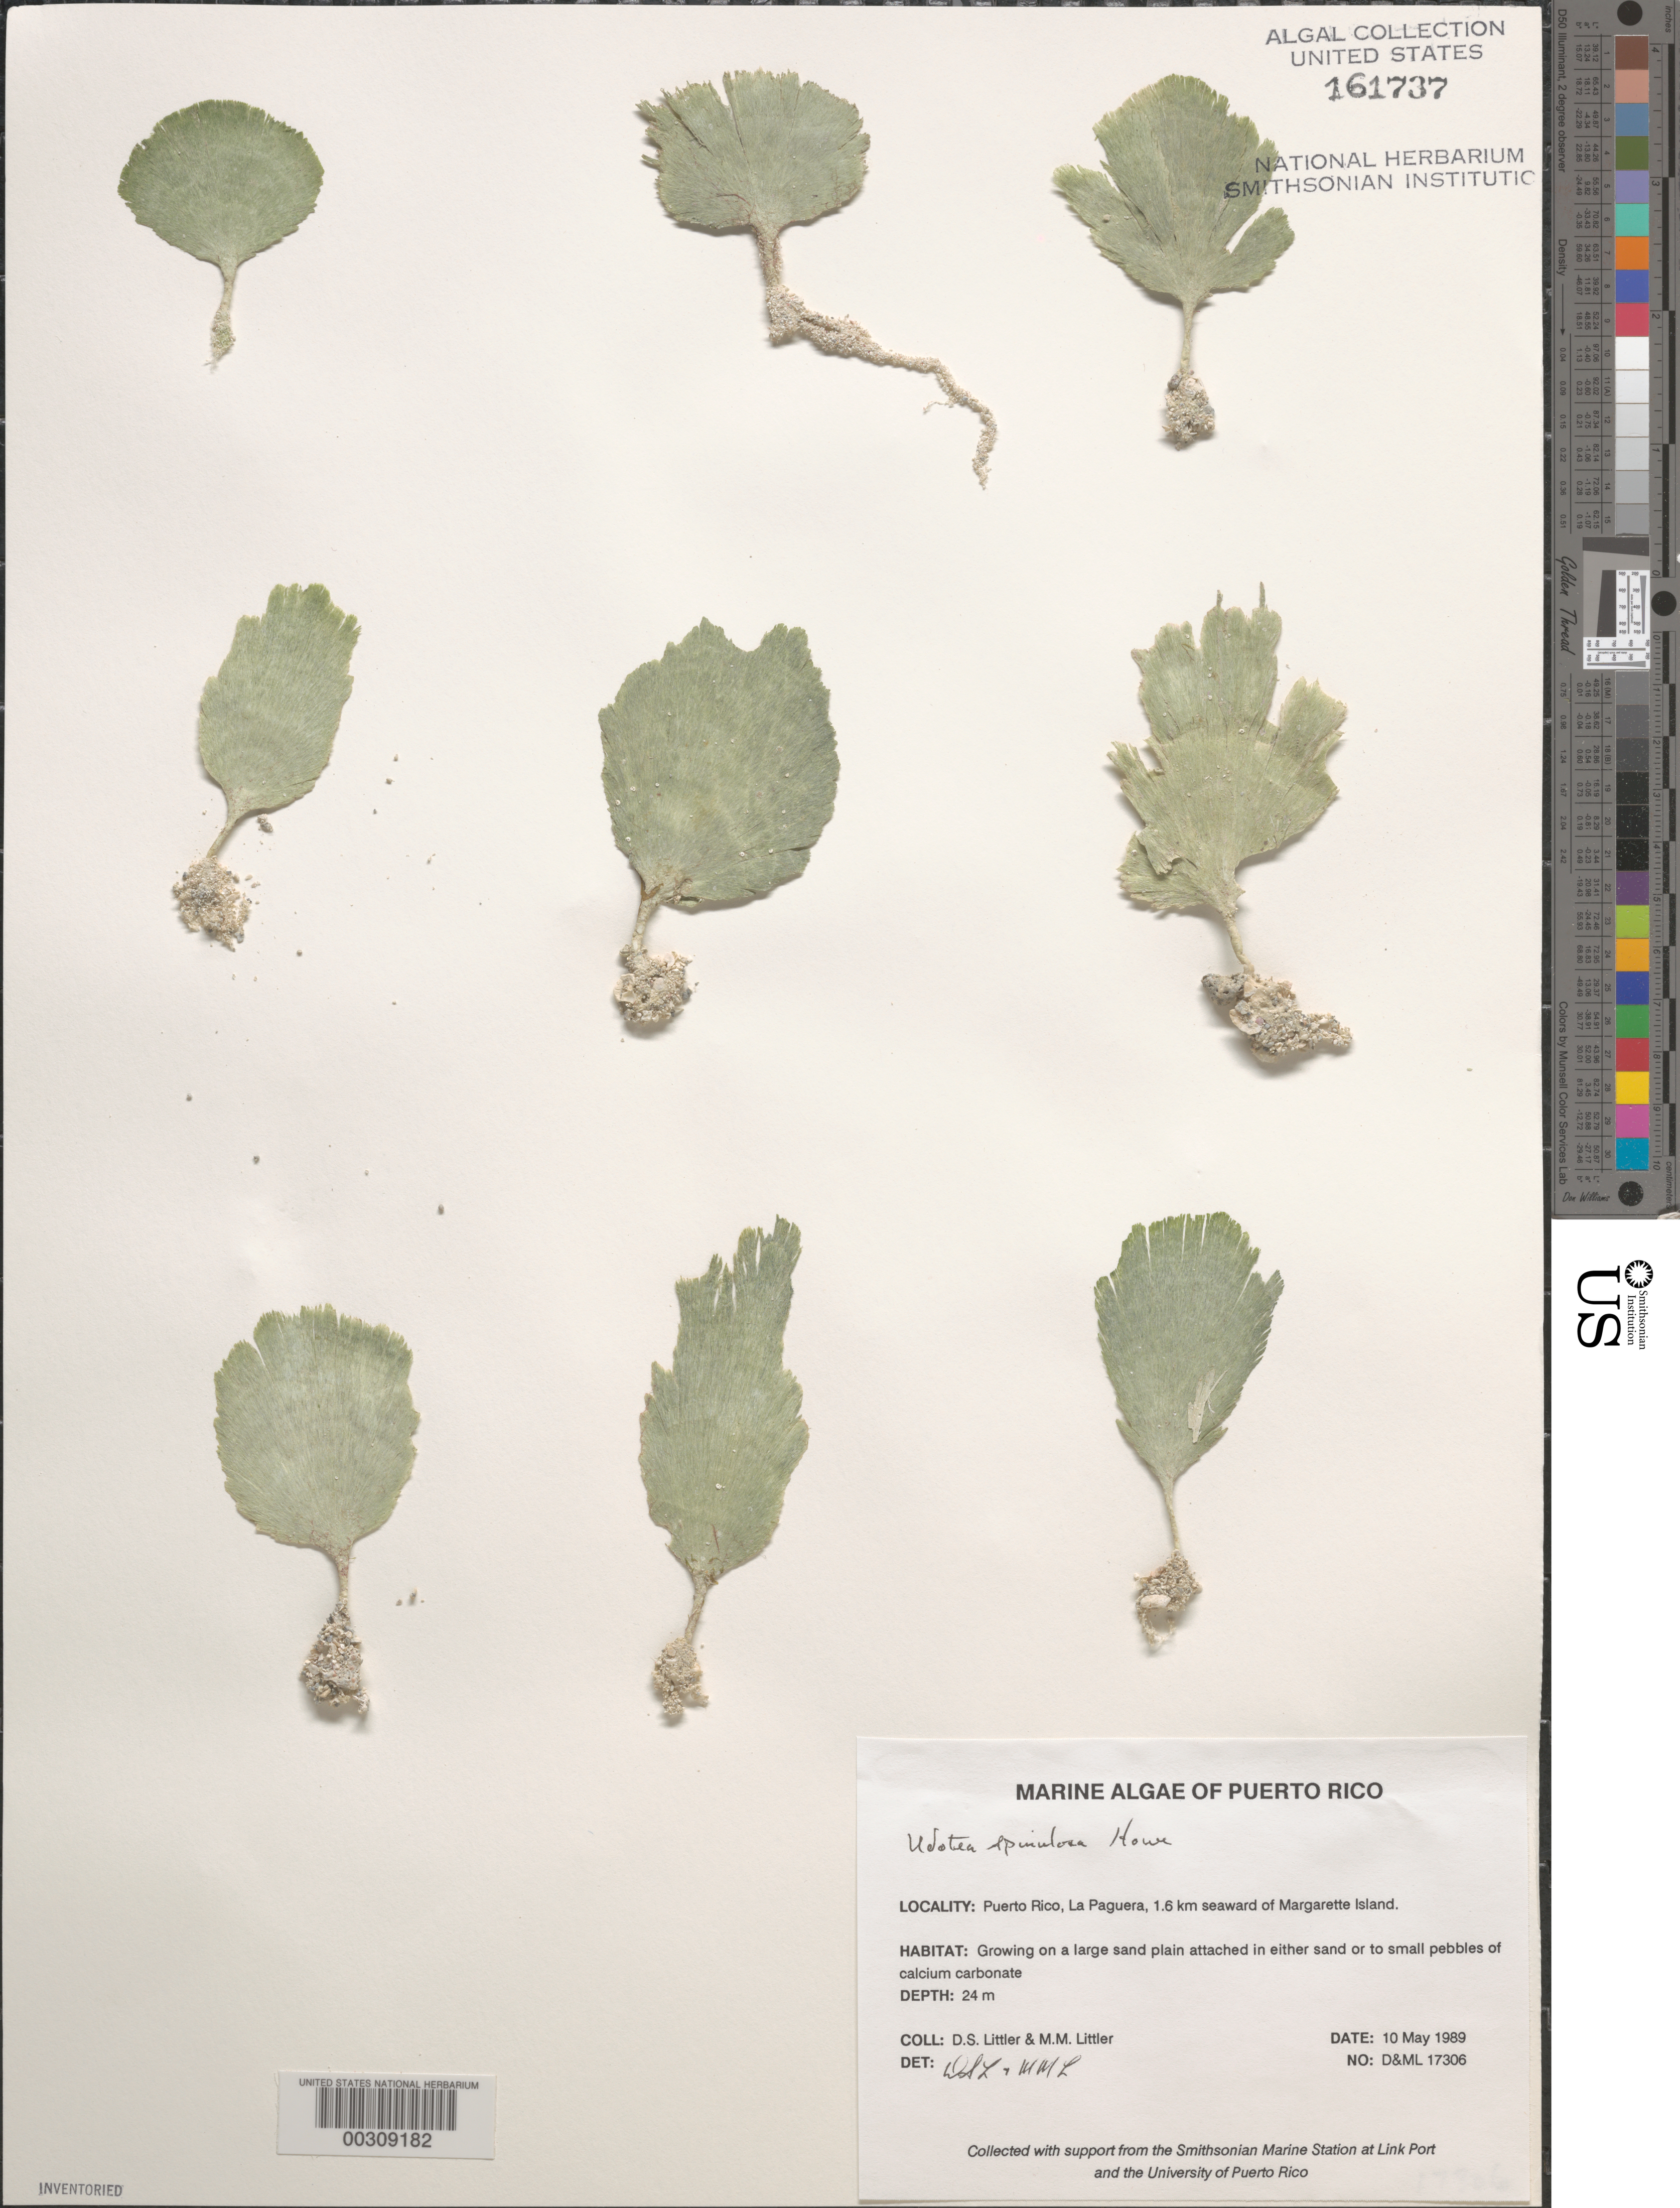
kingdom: Plantae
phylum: Chlorophyta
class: Ulvophyceae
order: Bryopsidales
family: Udoteaceae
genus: Udotea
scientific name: Udotea spinulosa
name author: M. Howe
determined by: Littler, D. S.; Littler, M. M.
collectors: D. S. Littler & M. M. Littler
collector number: D&ML 17306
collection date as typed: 10 May 1989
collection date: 1989-05-10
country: Puerto Rico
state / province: Lajas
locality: La parguera, 1.6 km seaward of margarette island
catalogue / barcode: US 161737